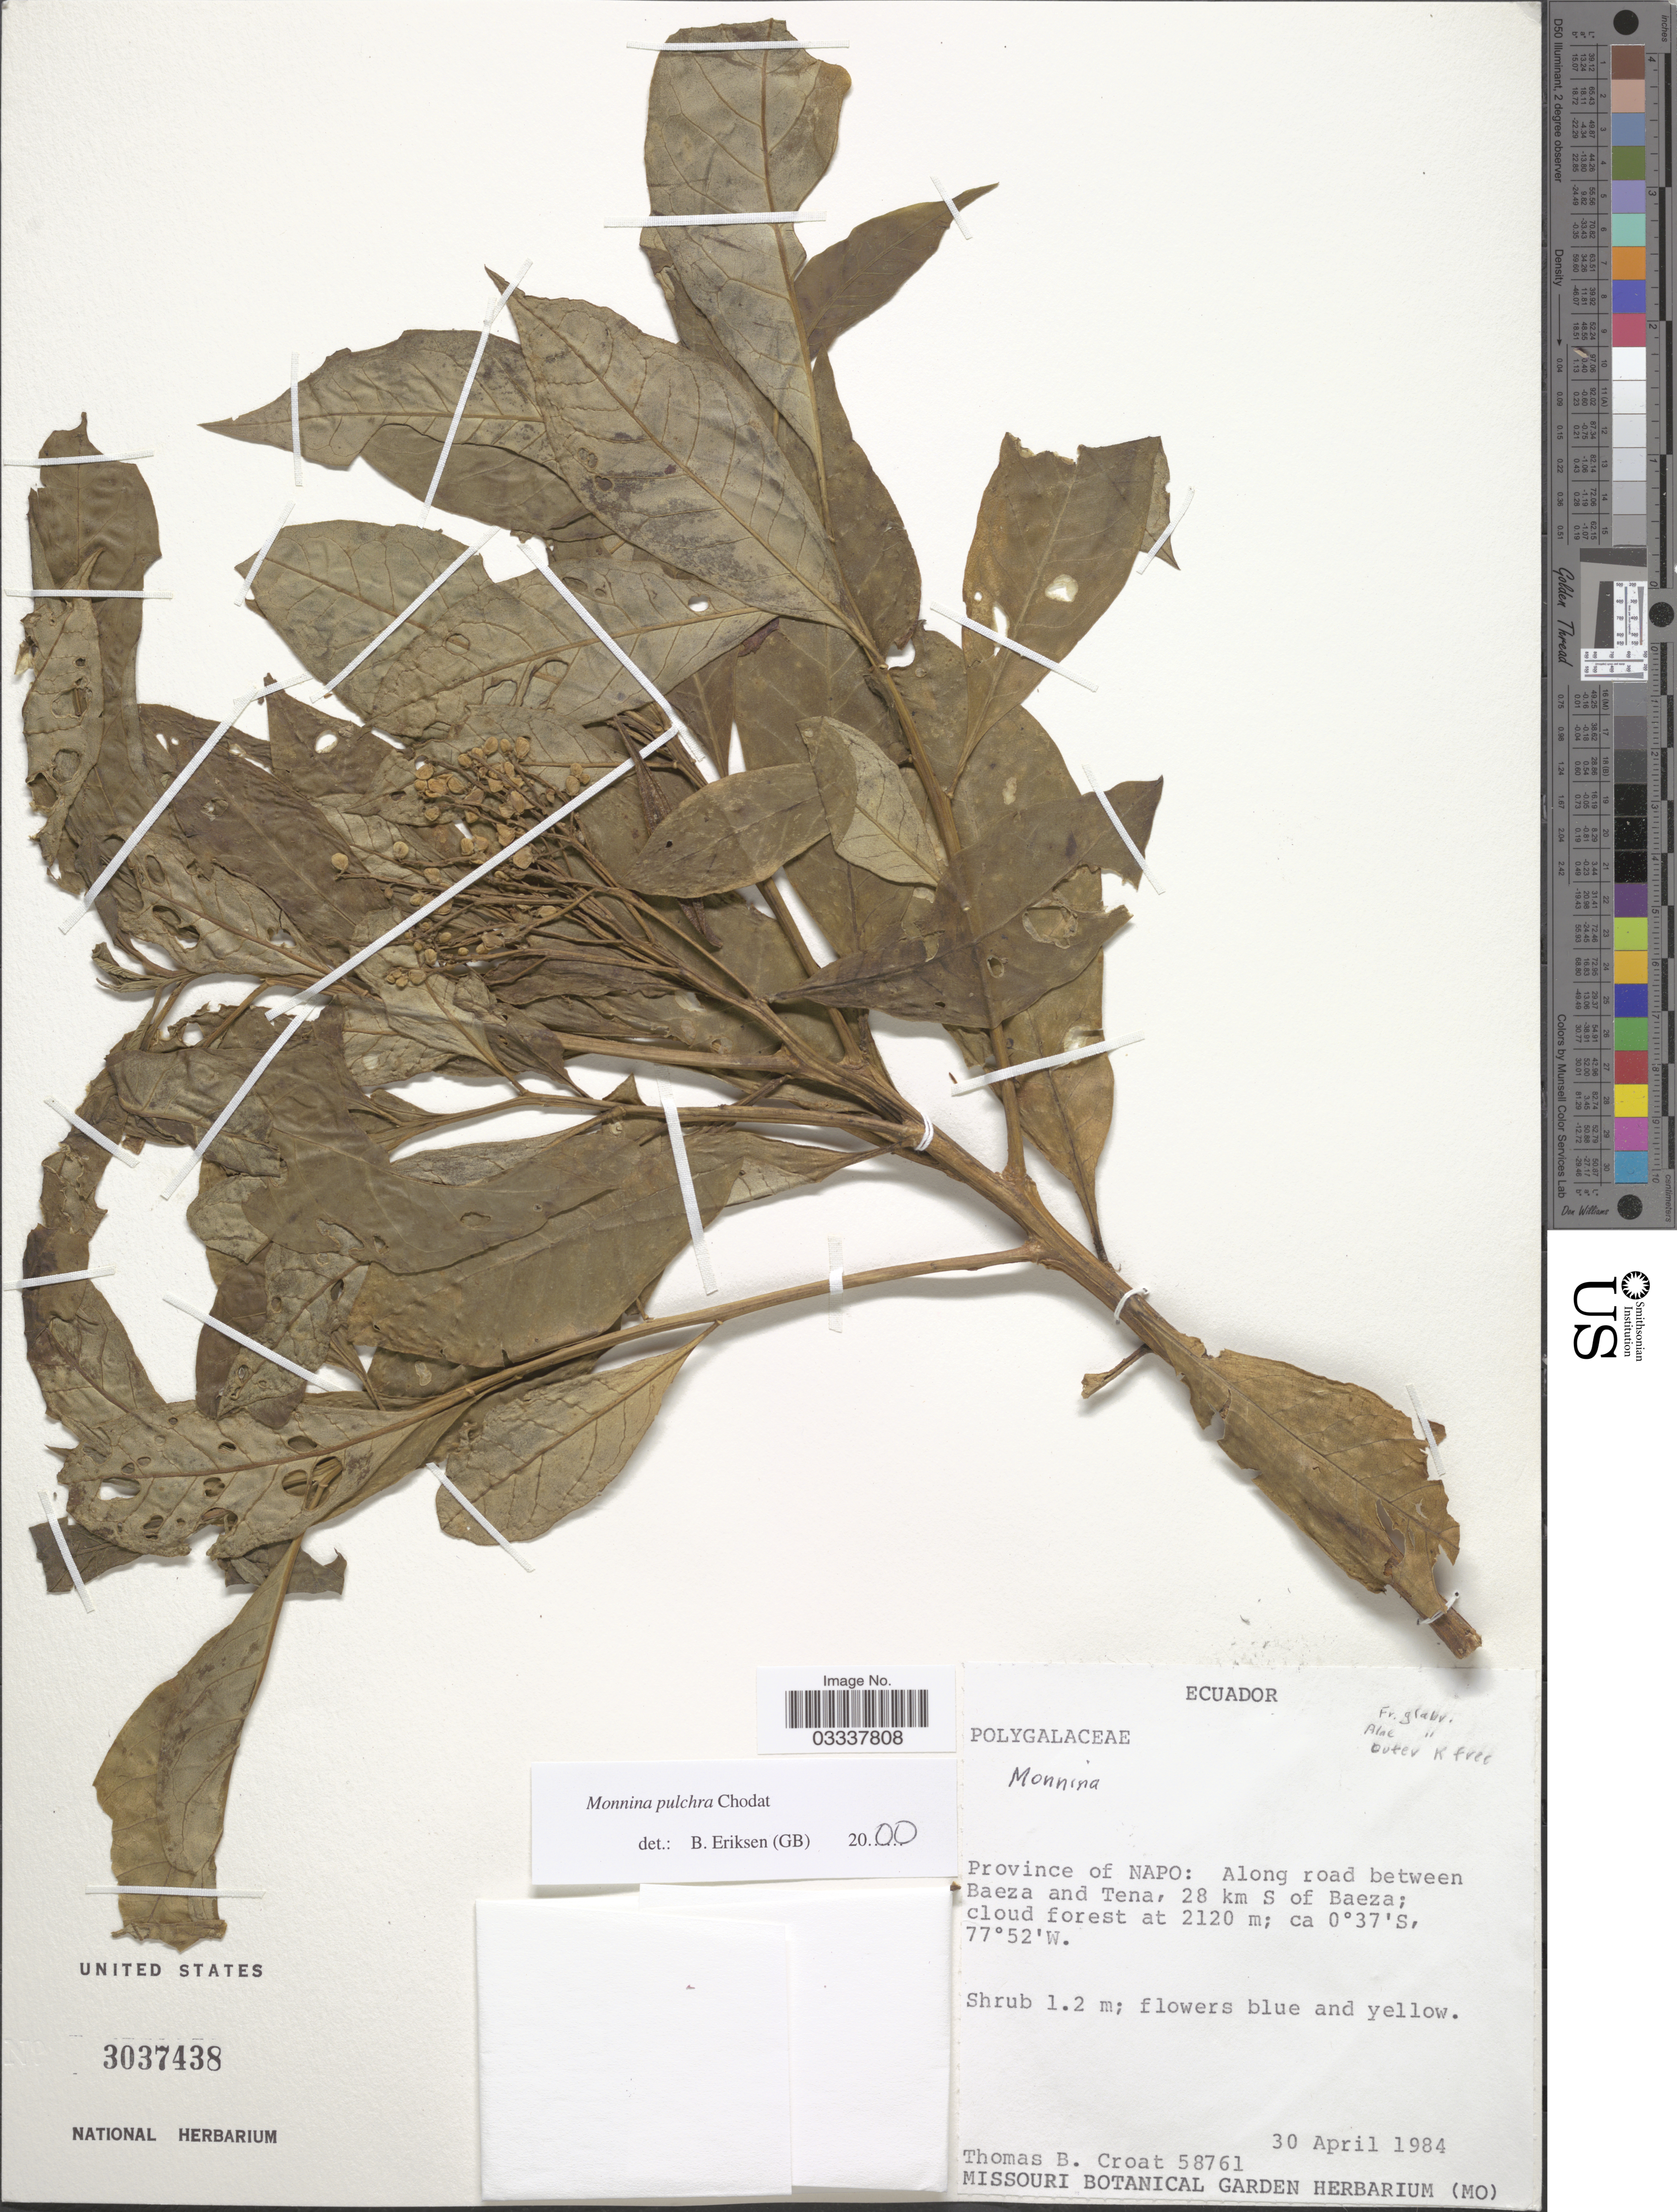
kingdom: Plantae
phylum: Tracheophyta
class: Magnoliopsida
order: Fabales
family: Polygalaceae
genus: Monnina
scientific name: Monnina pulchra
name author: Chodat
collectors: T. B. Croat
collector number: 58761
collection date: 1984-04-30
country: Ecuador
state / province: Napo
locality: Along road between Baeza and Tena, 28 km S of Baeza.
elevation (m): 2120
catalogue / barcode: US 3037438